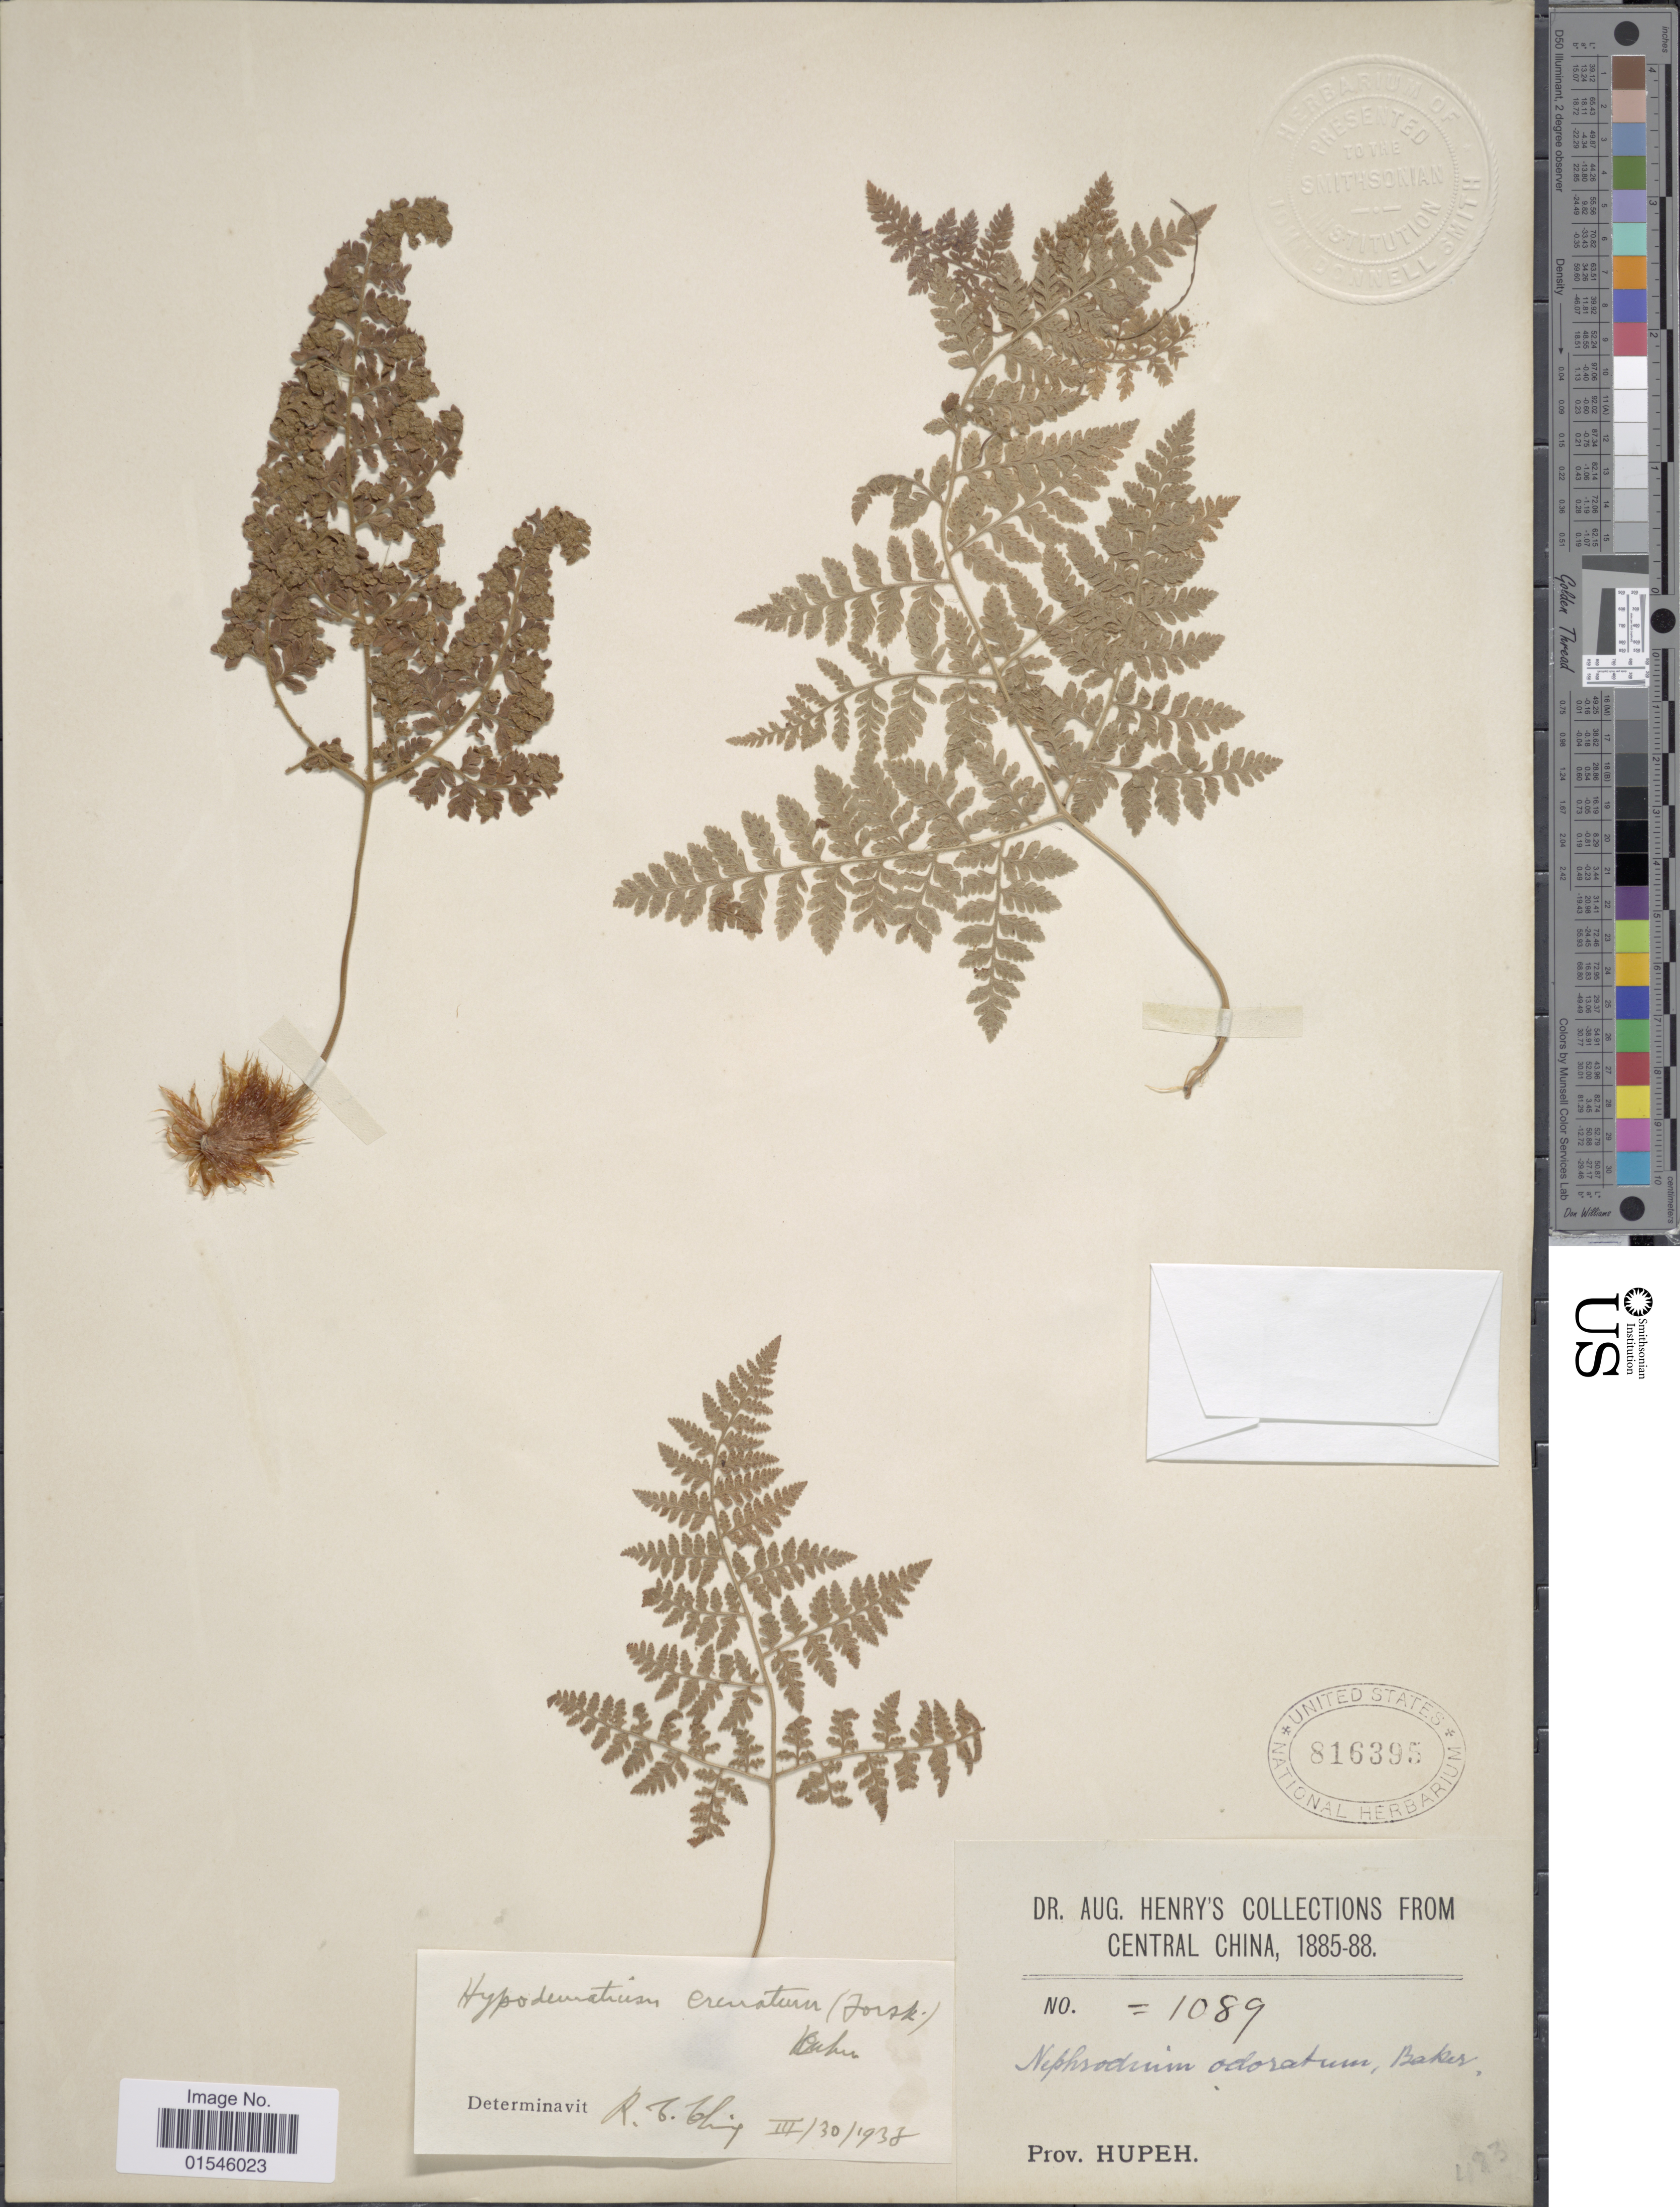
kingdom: Plantae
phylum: Tracheophyta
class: Polypodiopsida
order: Polypodiales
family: Hypodematiaceae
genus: Hypodematium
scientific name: Hypodematium crenatum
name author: (Forssk.) Kuhn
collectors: A. Henry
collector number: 1089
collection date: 1885/1888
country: China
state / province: Hubei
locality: Prov. Hupeh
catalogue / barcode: US 816395